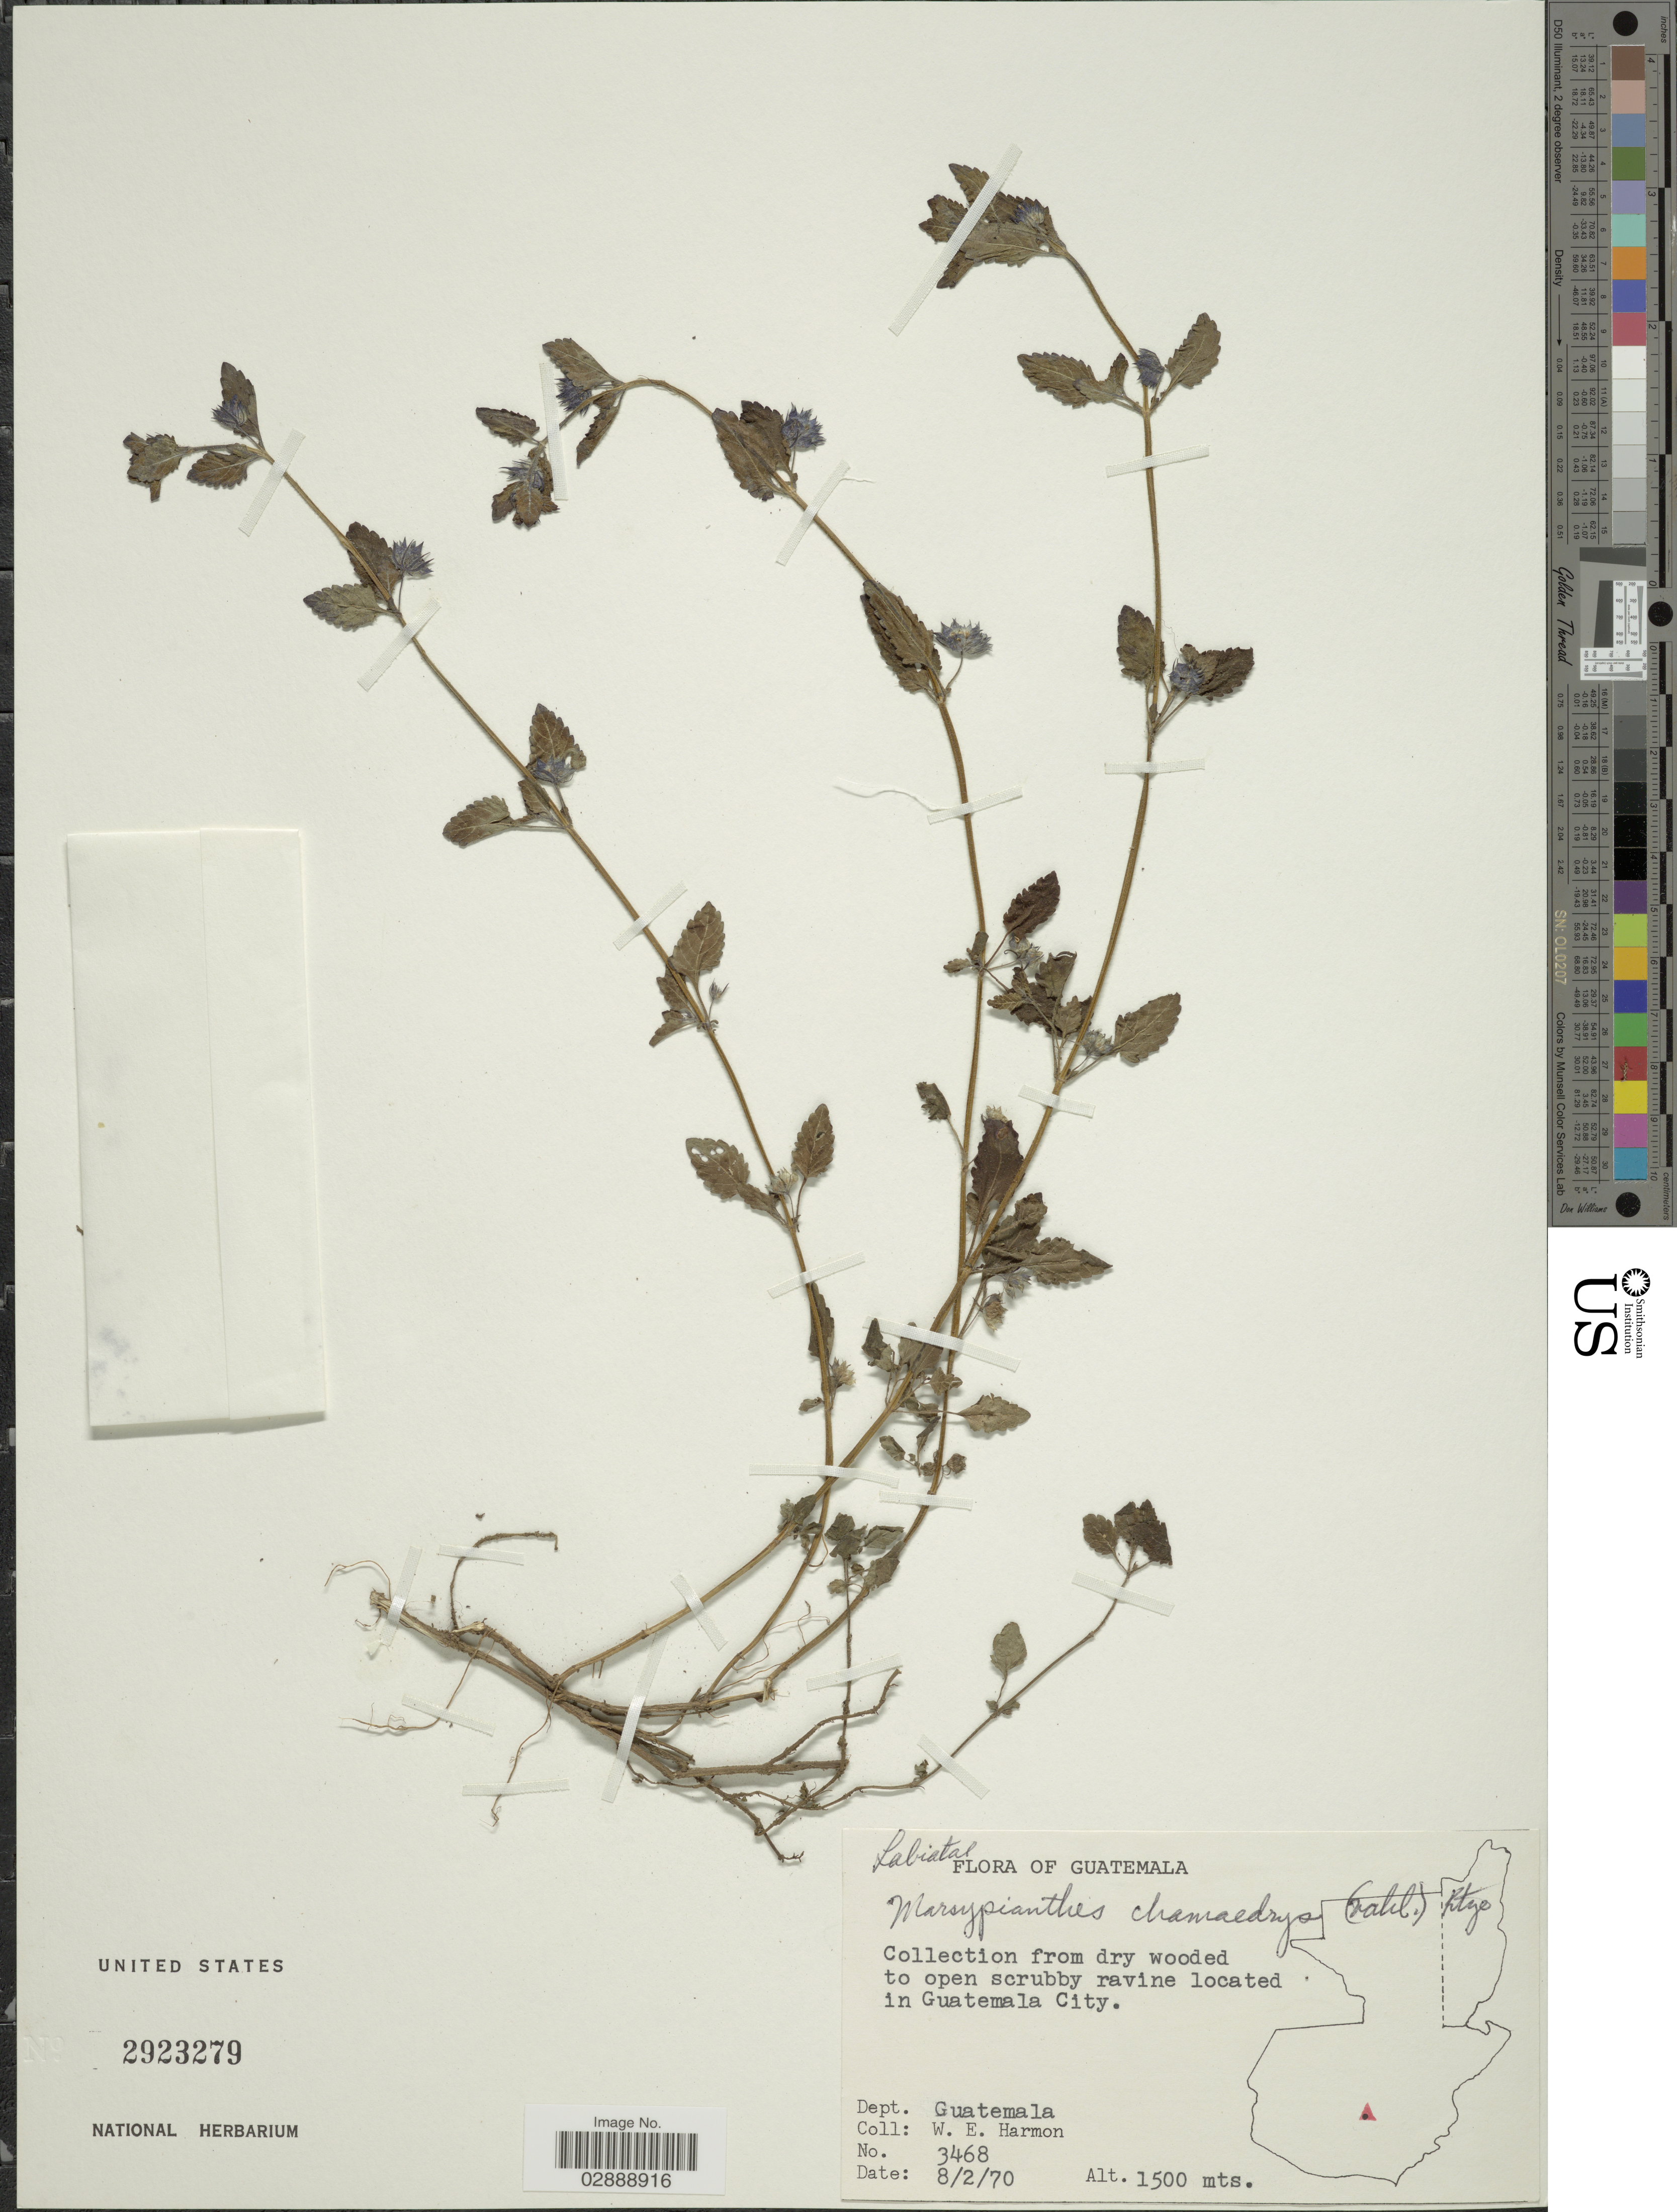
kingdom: Plantae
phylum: Tracheophyta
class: Magnoliopsida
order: Lamiales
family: Lamiaceae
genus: Marsypianthes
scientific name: Marsypianthes chamaedrys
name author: (Vahl) Kuntze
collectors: W. E. Harmon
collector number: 3468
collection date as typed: Transcribed d/m/y: 8/2/70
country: Guatemala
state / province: Guatemala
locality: In Guatemala City. Dept. Guatemala.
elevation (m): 1500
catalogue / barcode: US 2923279